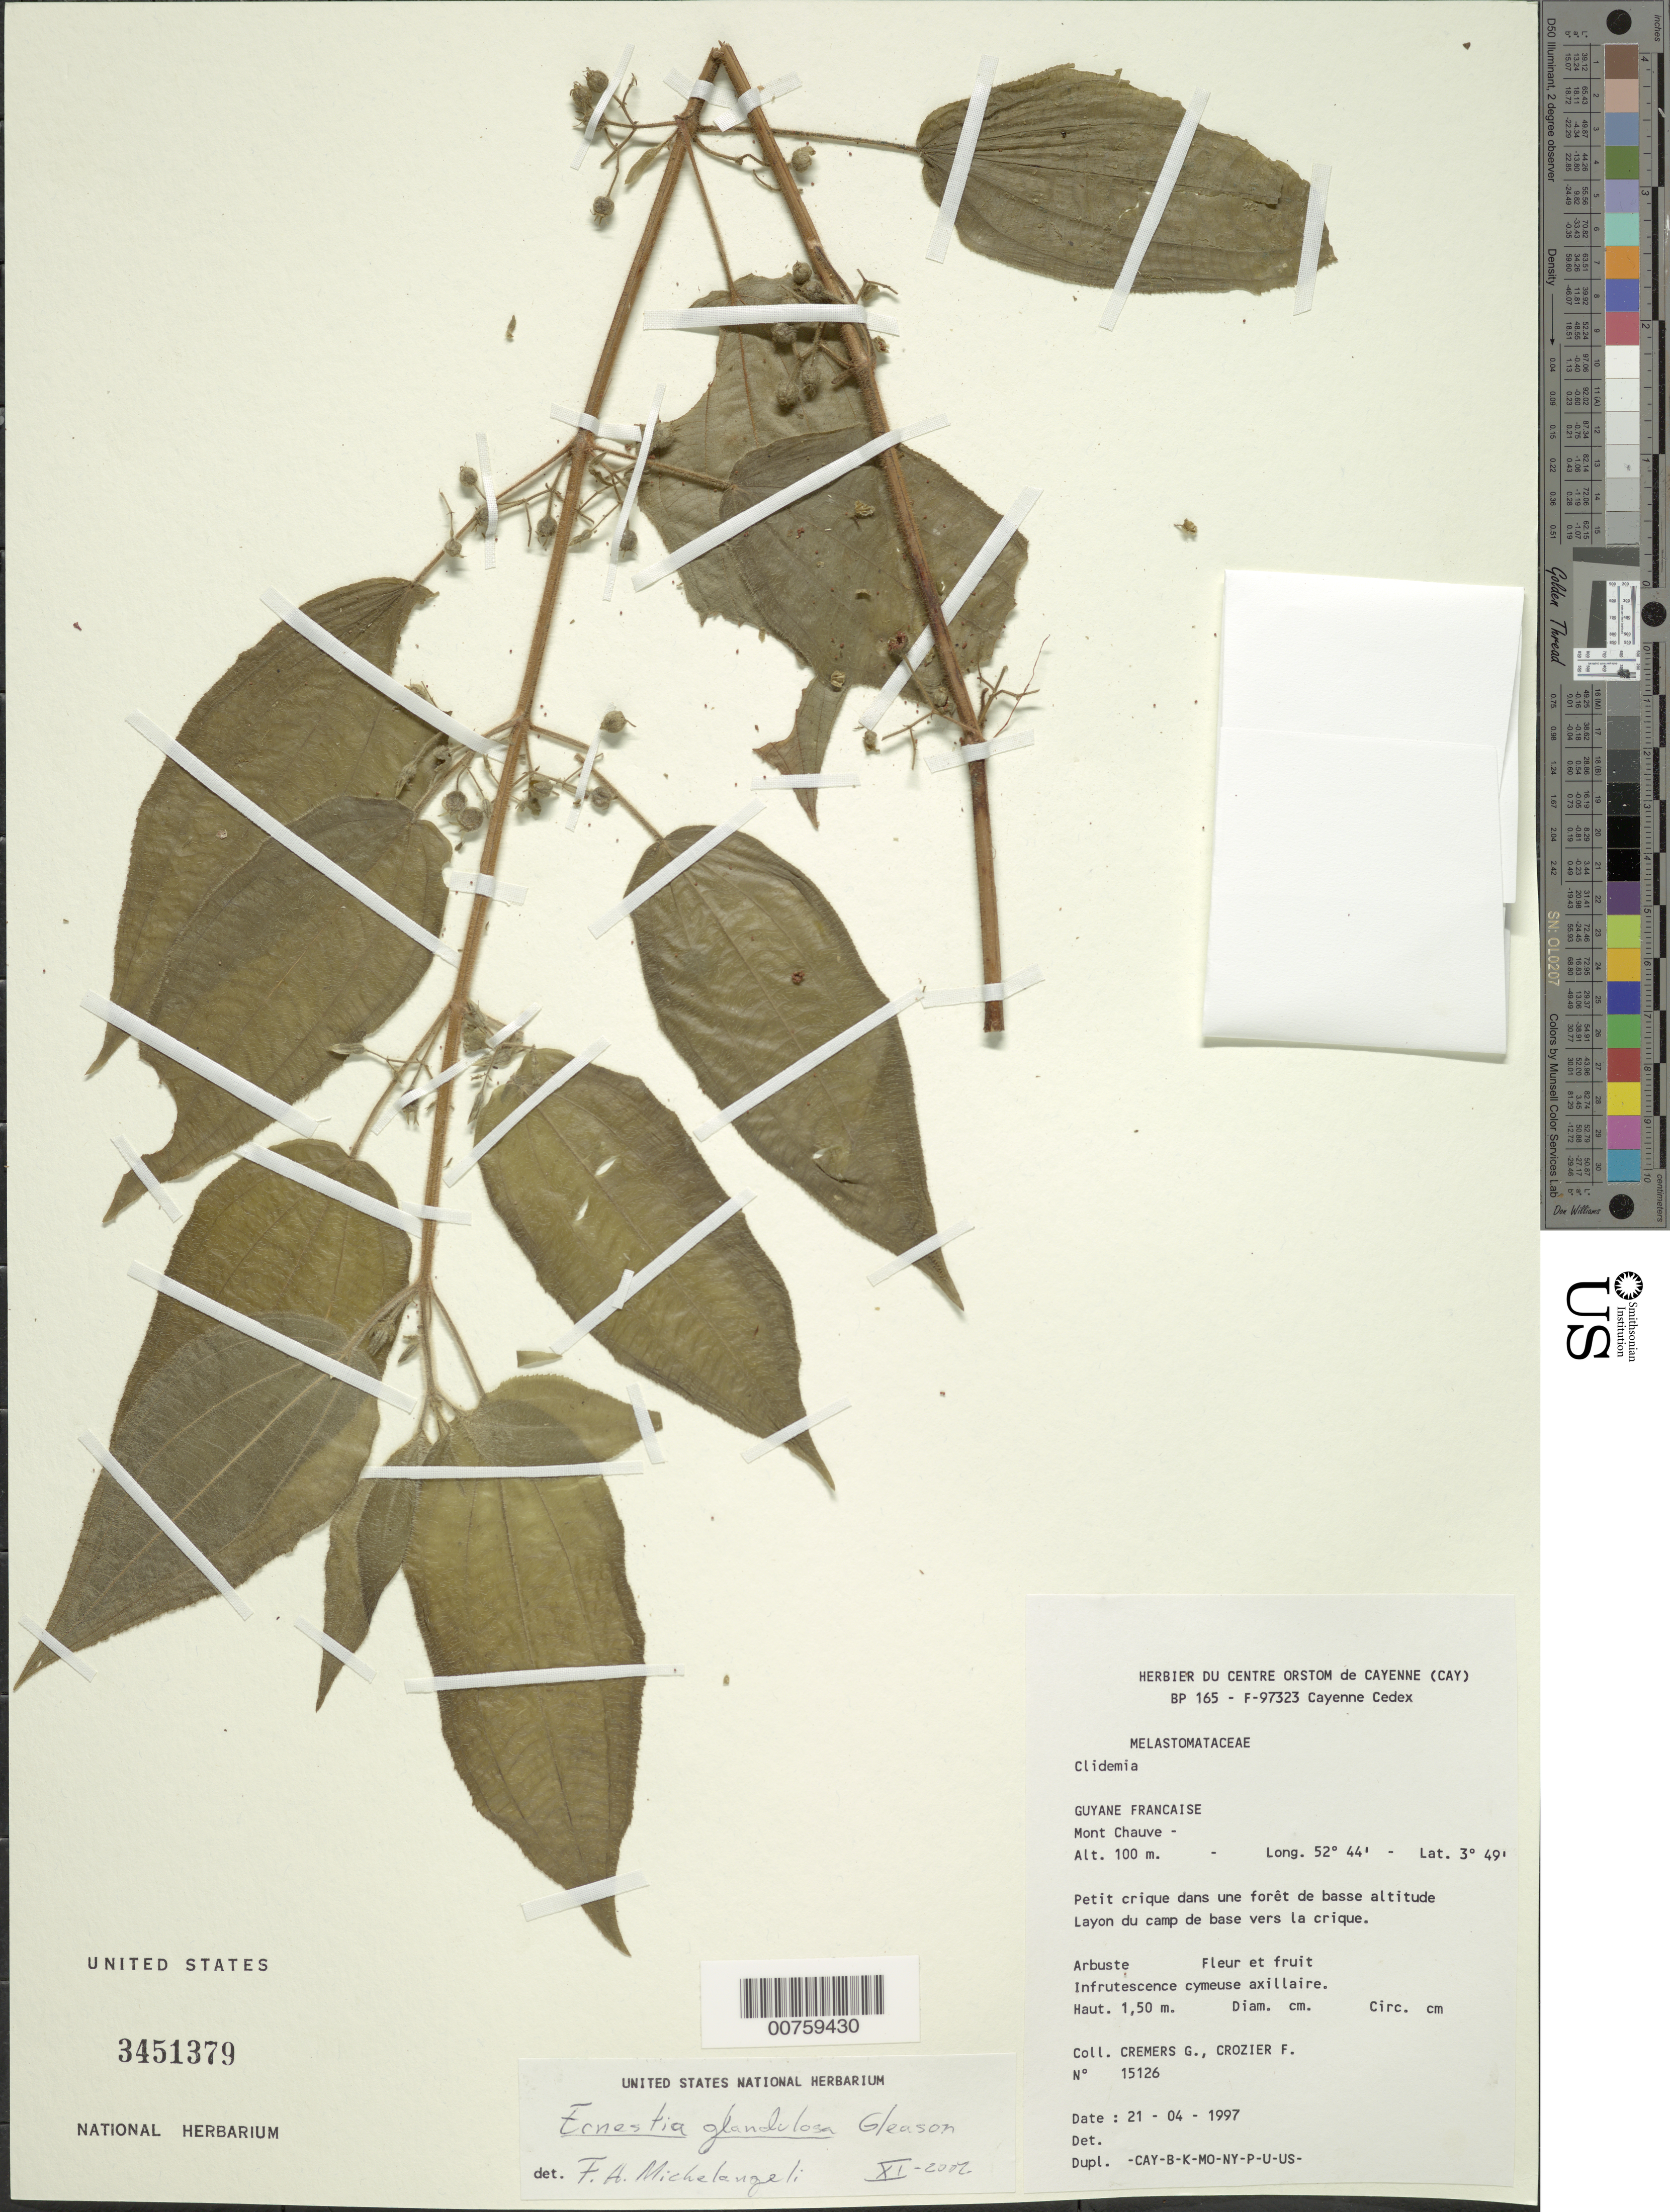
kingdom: Plantae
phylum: Tracheophyta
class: Magnoliopsida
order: Myrtales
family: Melastomataceae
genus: Pseudoernestia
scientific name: Pseudoernestia glandulosa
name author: (Gleason) M.J. Rocha & P.J.F. Guim.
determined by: Nunes da Silva, Diego, (RB), Jardim Botanico do Rio de Janeiro - Herbario (BRAZIL)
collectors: G. Cremers & F. Crozier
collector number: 15126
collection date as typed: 21-Apr-97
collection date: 1997-04-21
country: French Guiana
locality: Mont Chauve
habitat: Petit crique dans une forêt de basse altitude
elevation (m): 100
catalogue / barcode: US 3451379